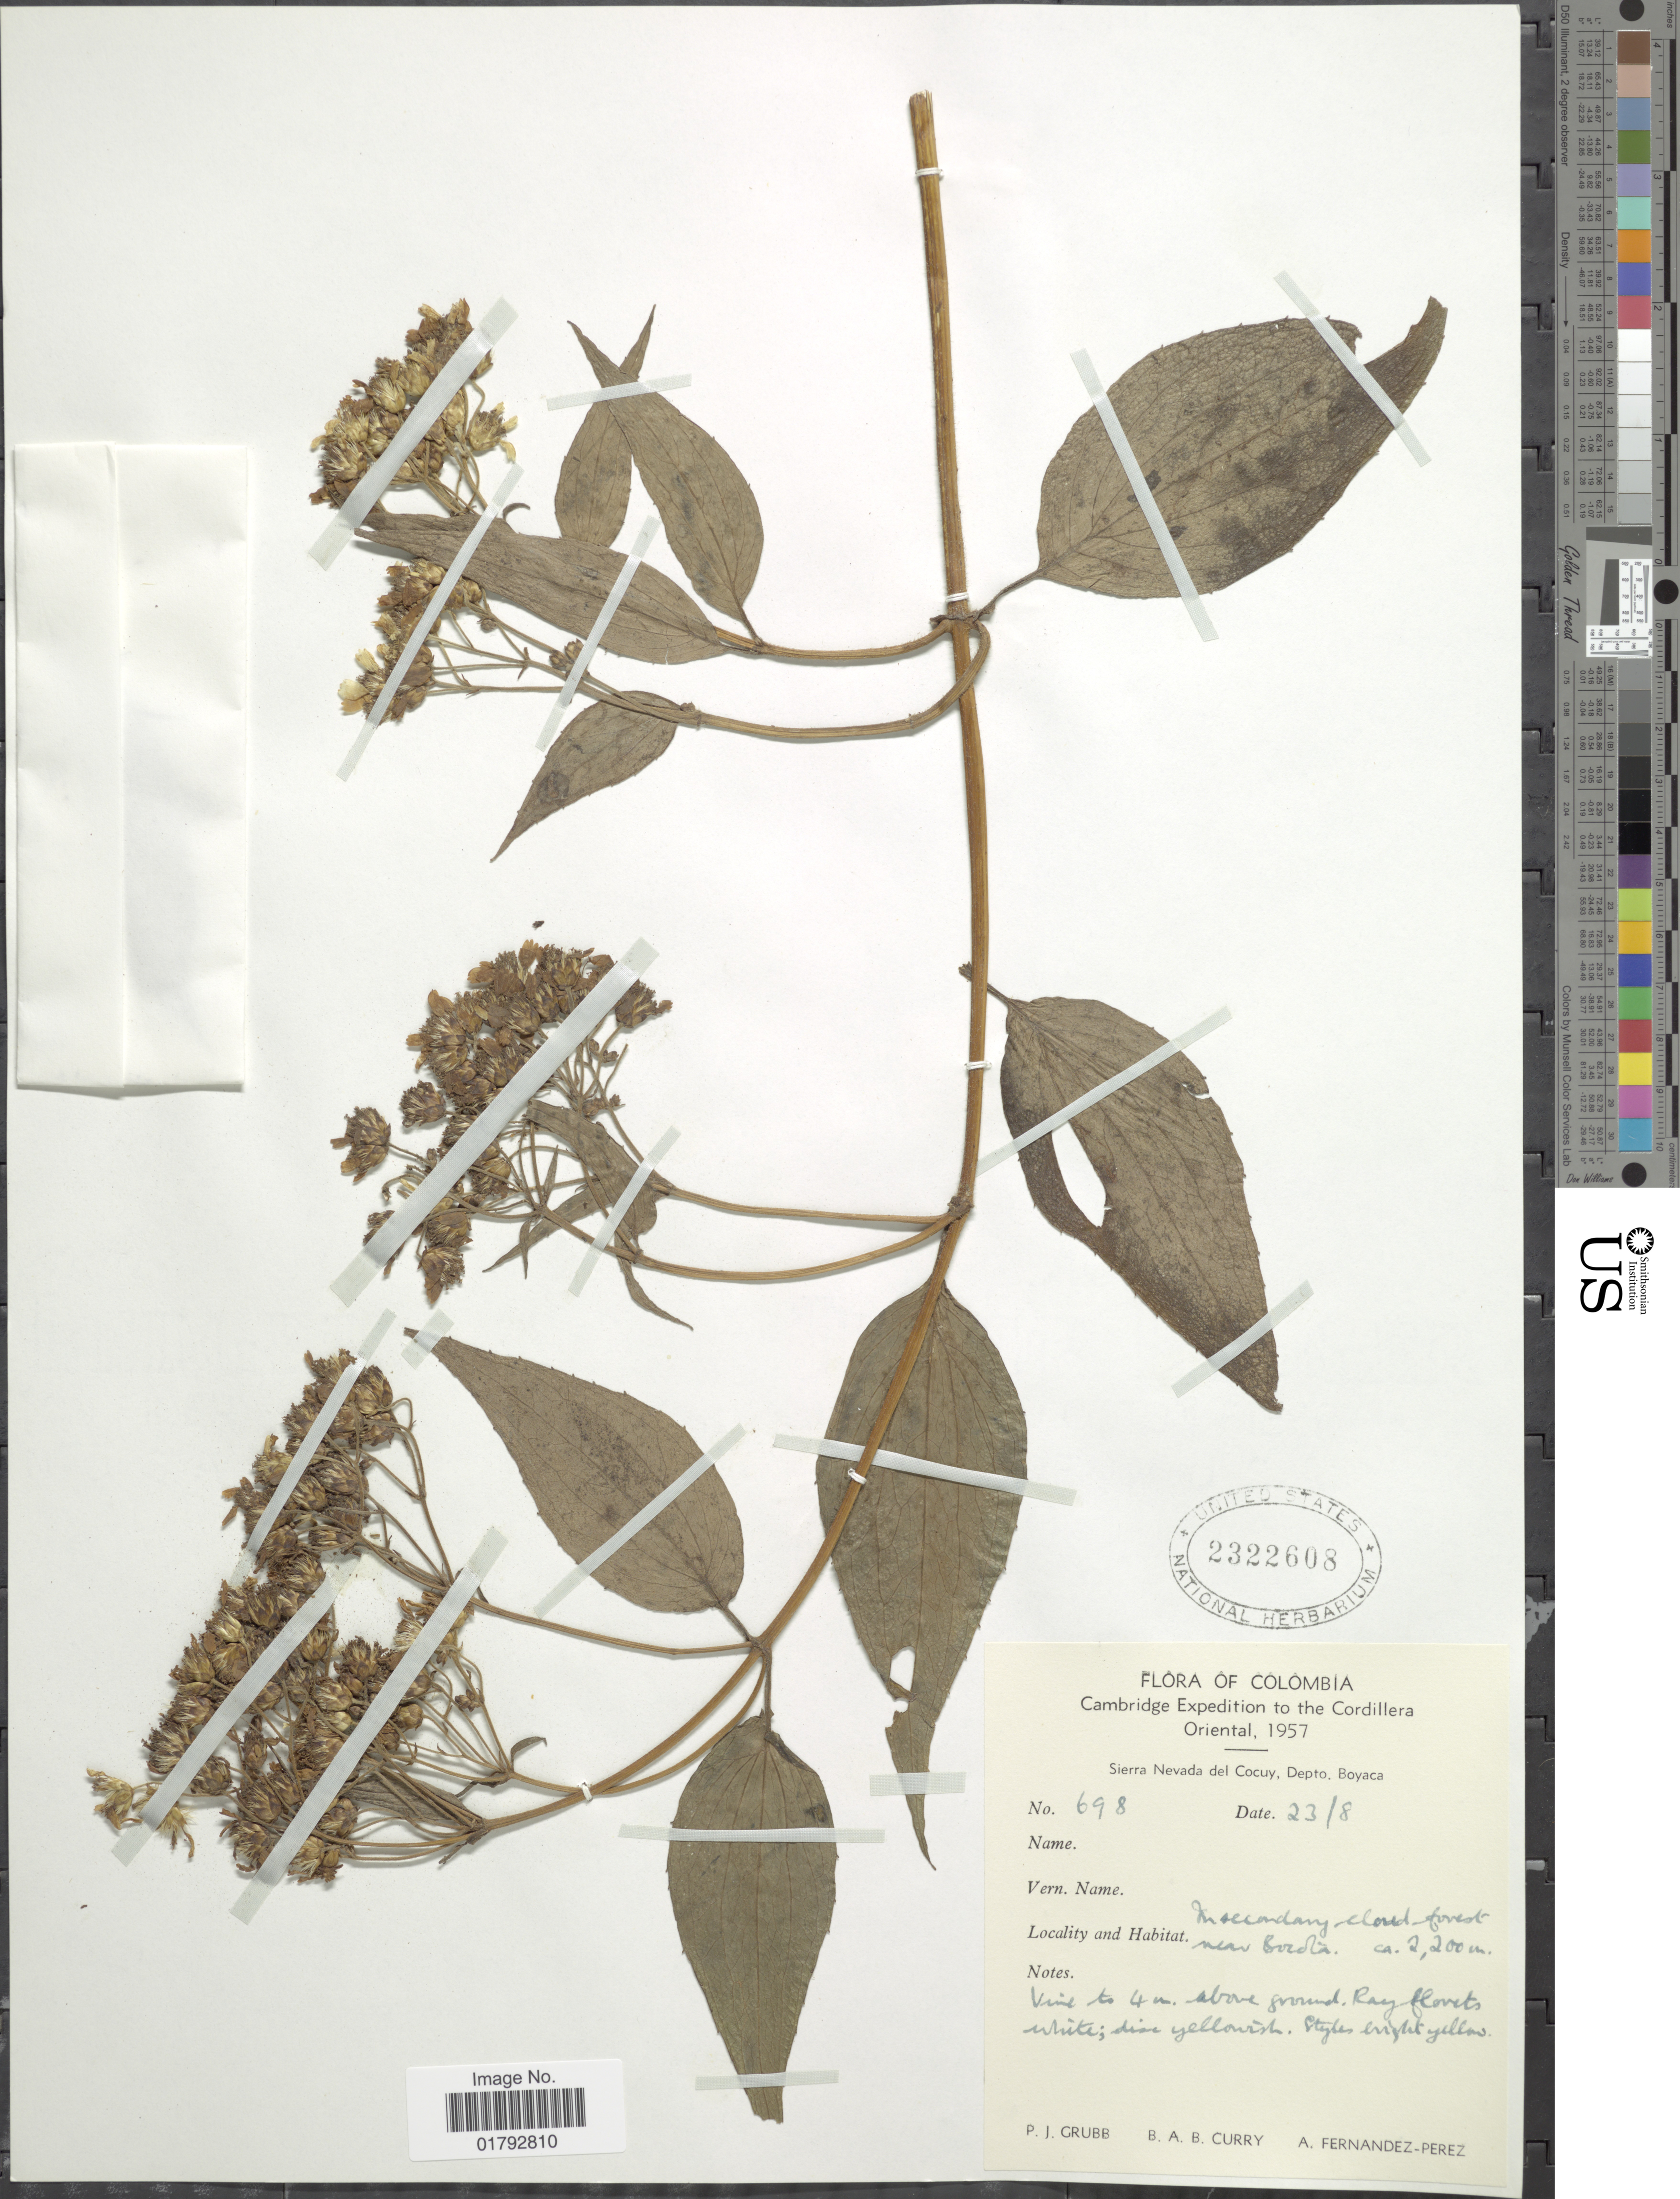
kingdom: Plantae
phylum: Tracheophyta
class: Magnoliopsida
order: Asterales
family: Asteraceae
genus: Alloispermum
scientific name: Alloispermum caracasanum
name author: (Kunth) H. Rob.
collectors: P. J. Grubb, B. A. B. Curry & A. Fernández-Pérez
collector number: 698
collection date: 1957-08-23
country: Colombia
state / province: Boyacá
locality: Sierra Nevada del Cocuy, Depto. Boyaca.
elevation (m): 2200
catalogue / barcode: US 2322608